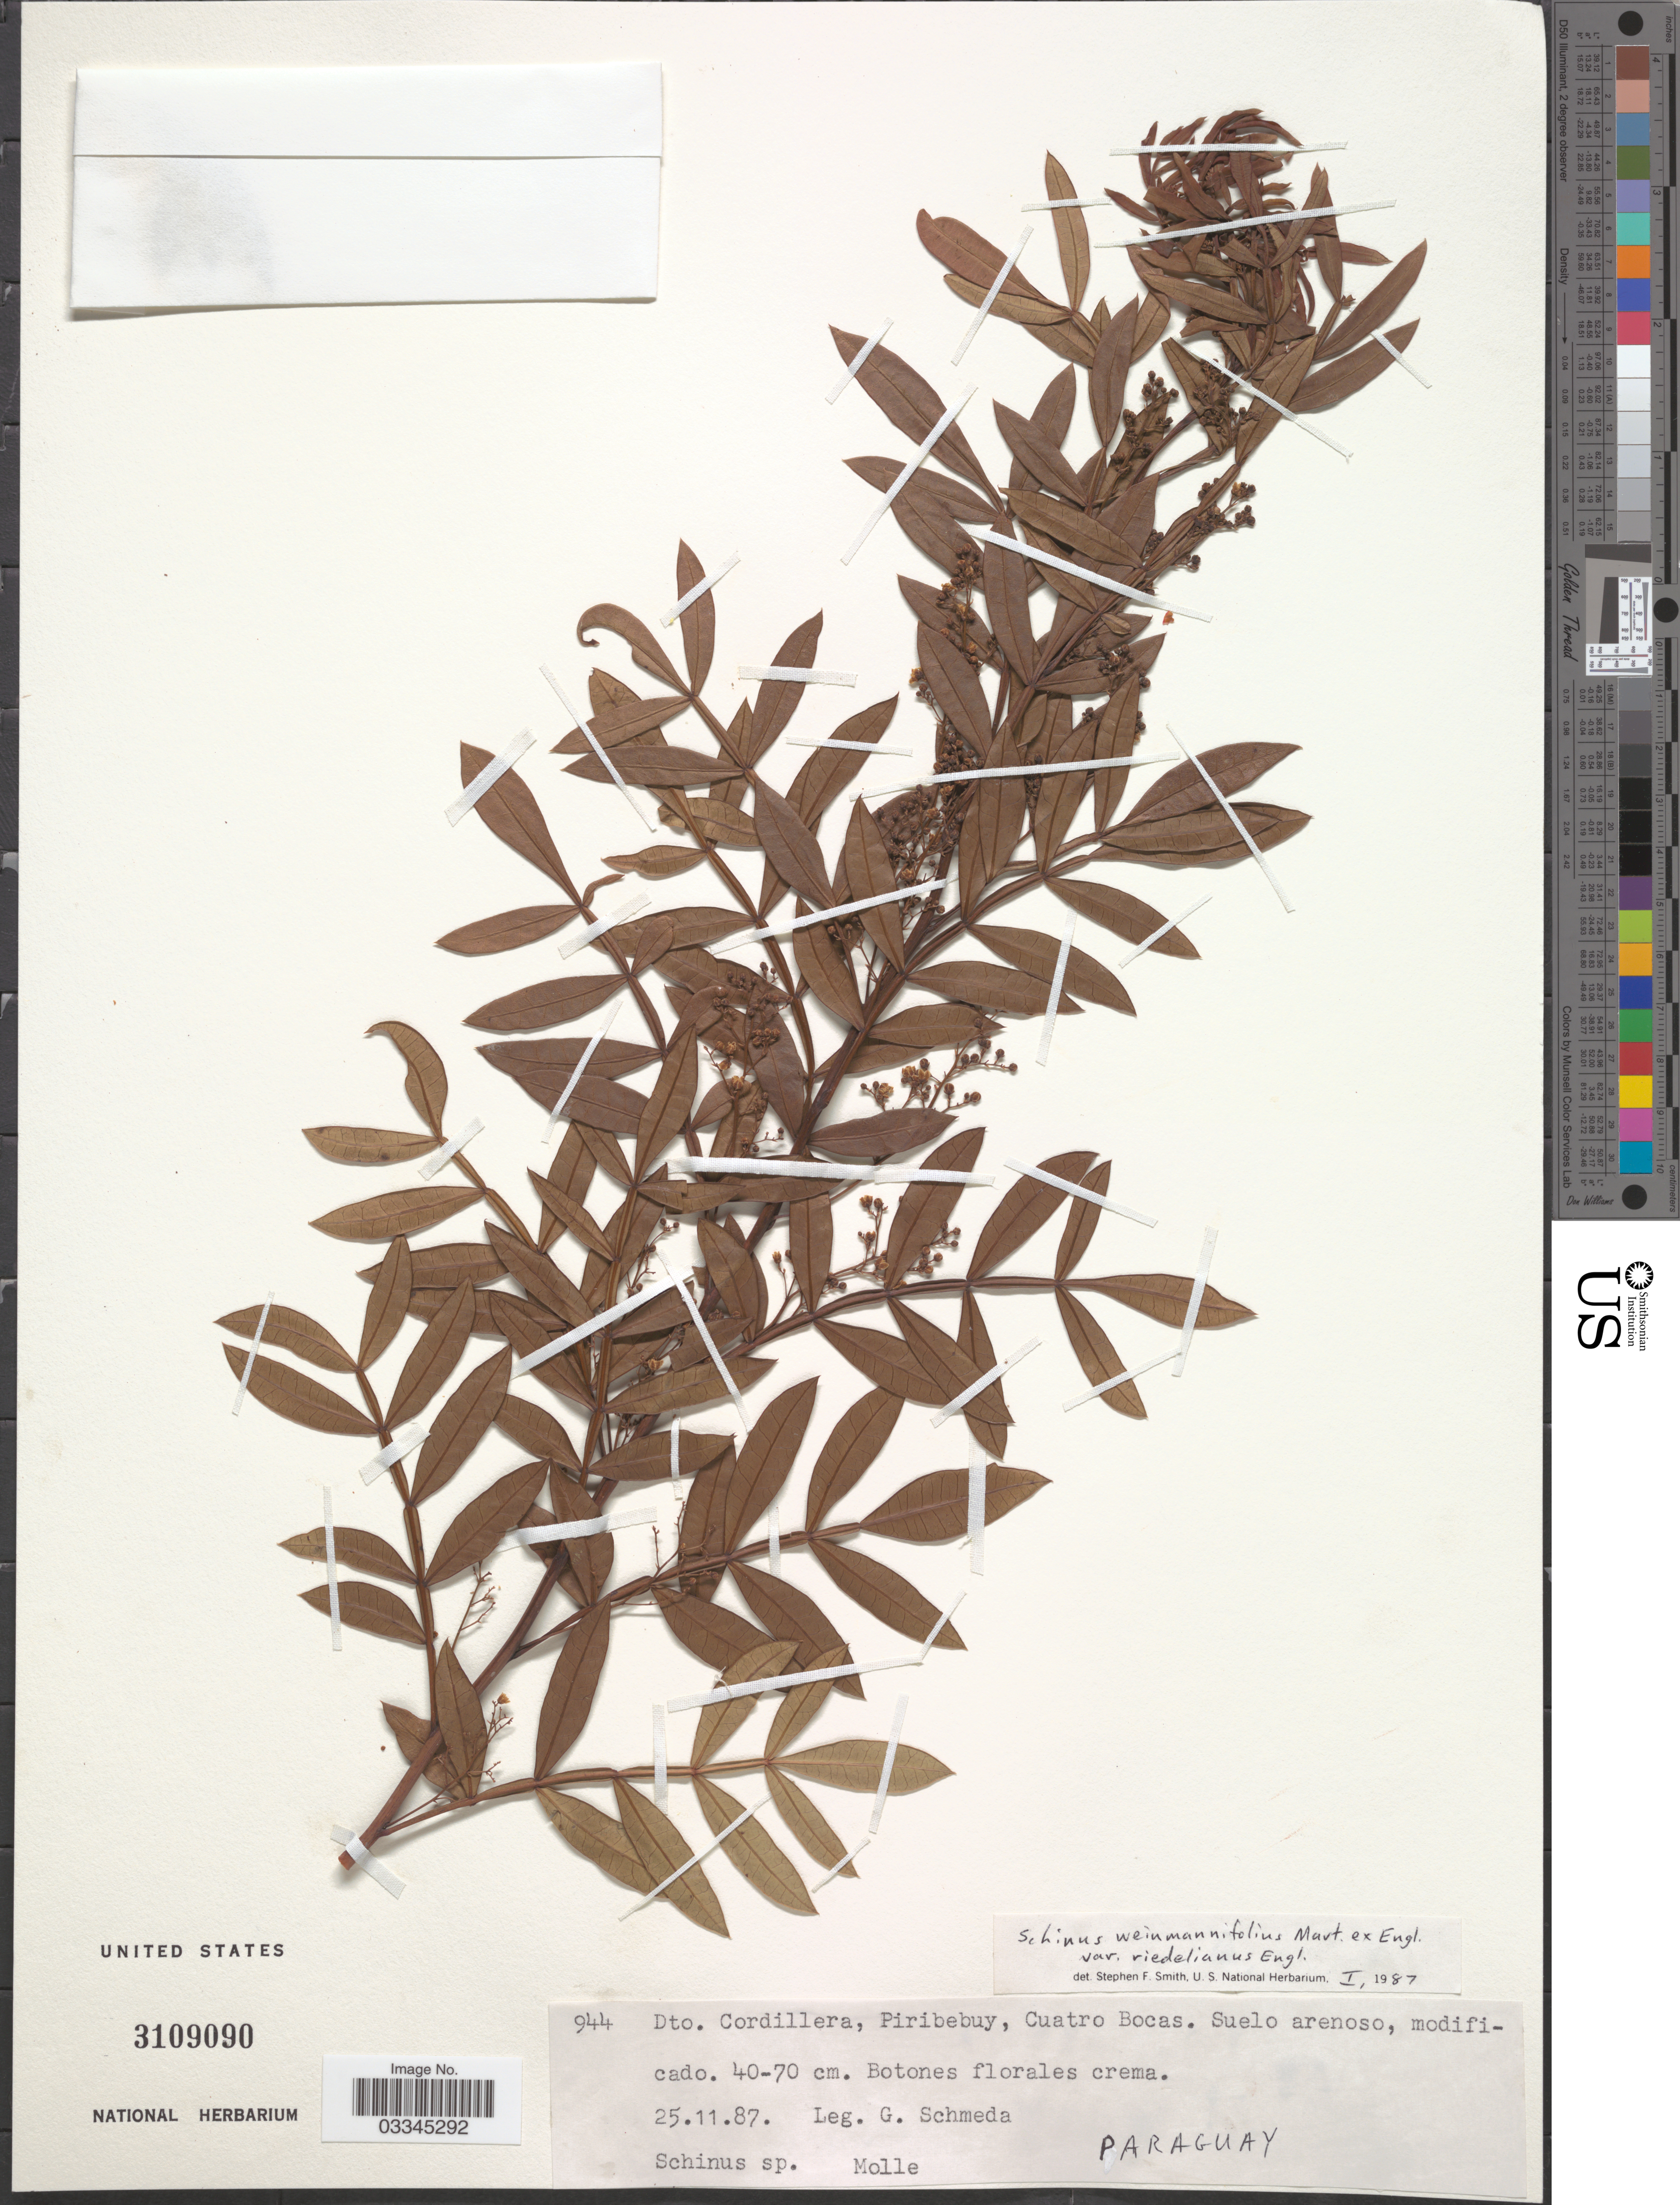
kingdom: Plantae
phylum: Tracheophyta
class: Magnoliopsida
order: Sapindales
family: Anacardiaceae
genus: Schinus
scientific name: Schinus weinmannifolia var. riedeliana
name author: Engl.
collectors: G. Schmeda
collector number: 944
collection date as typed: Transcribed d/m/y: 25/11/87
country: Paraguay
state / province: Cordillera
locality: Dto. Cordillera, Piribebuy, Cuatro Bocas.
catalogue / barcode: US 3109090